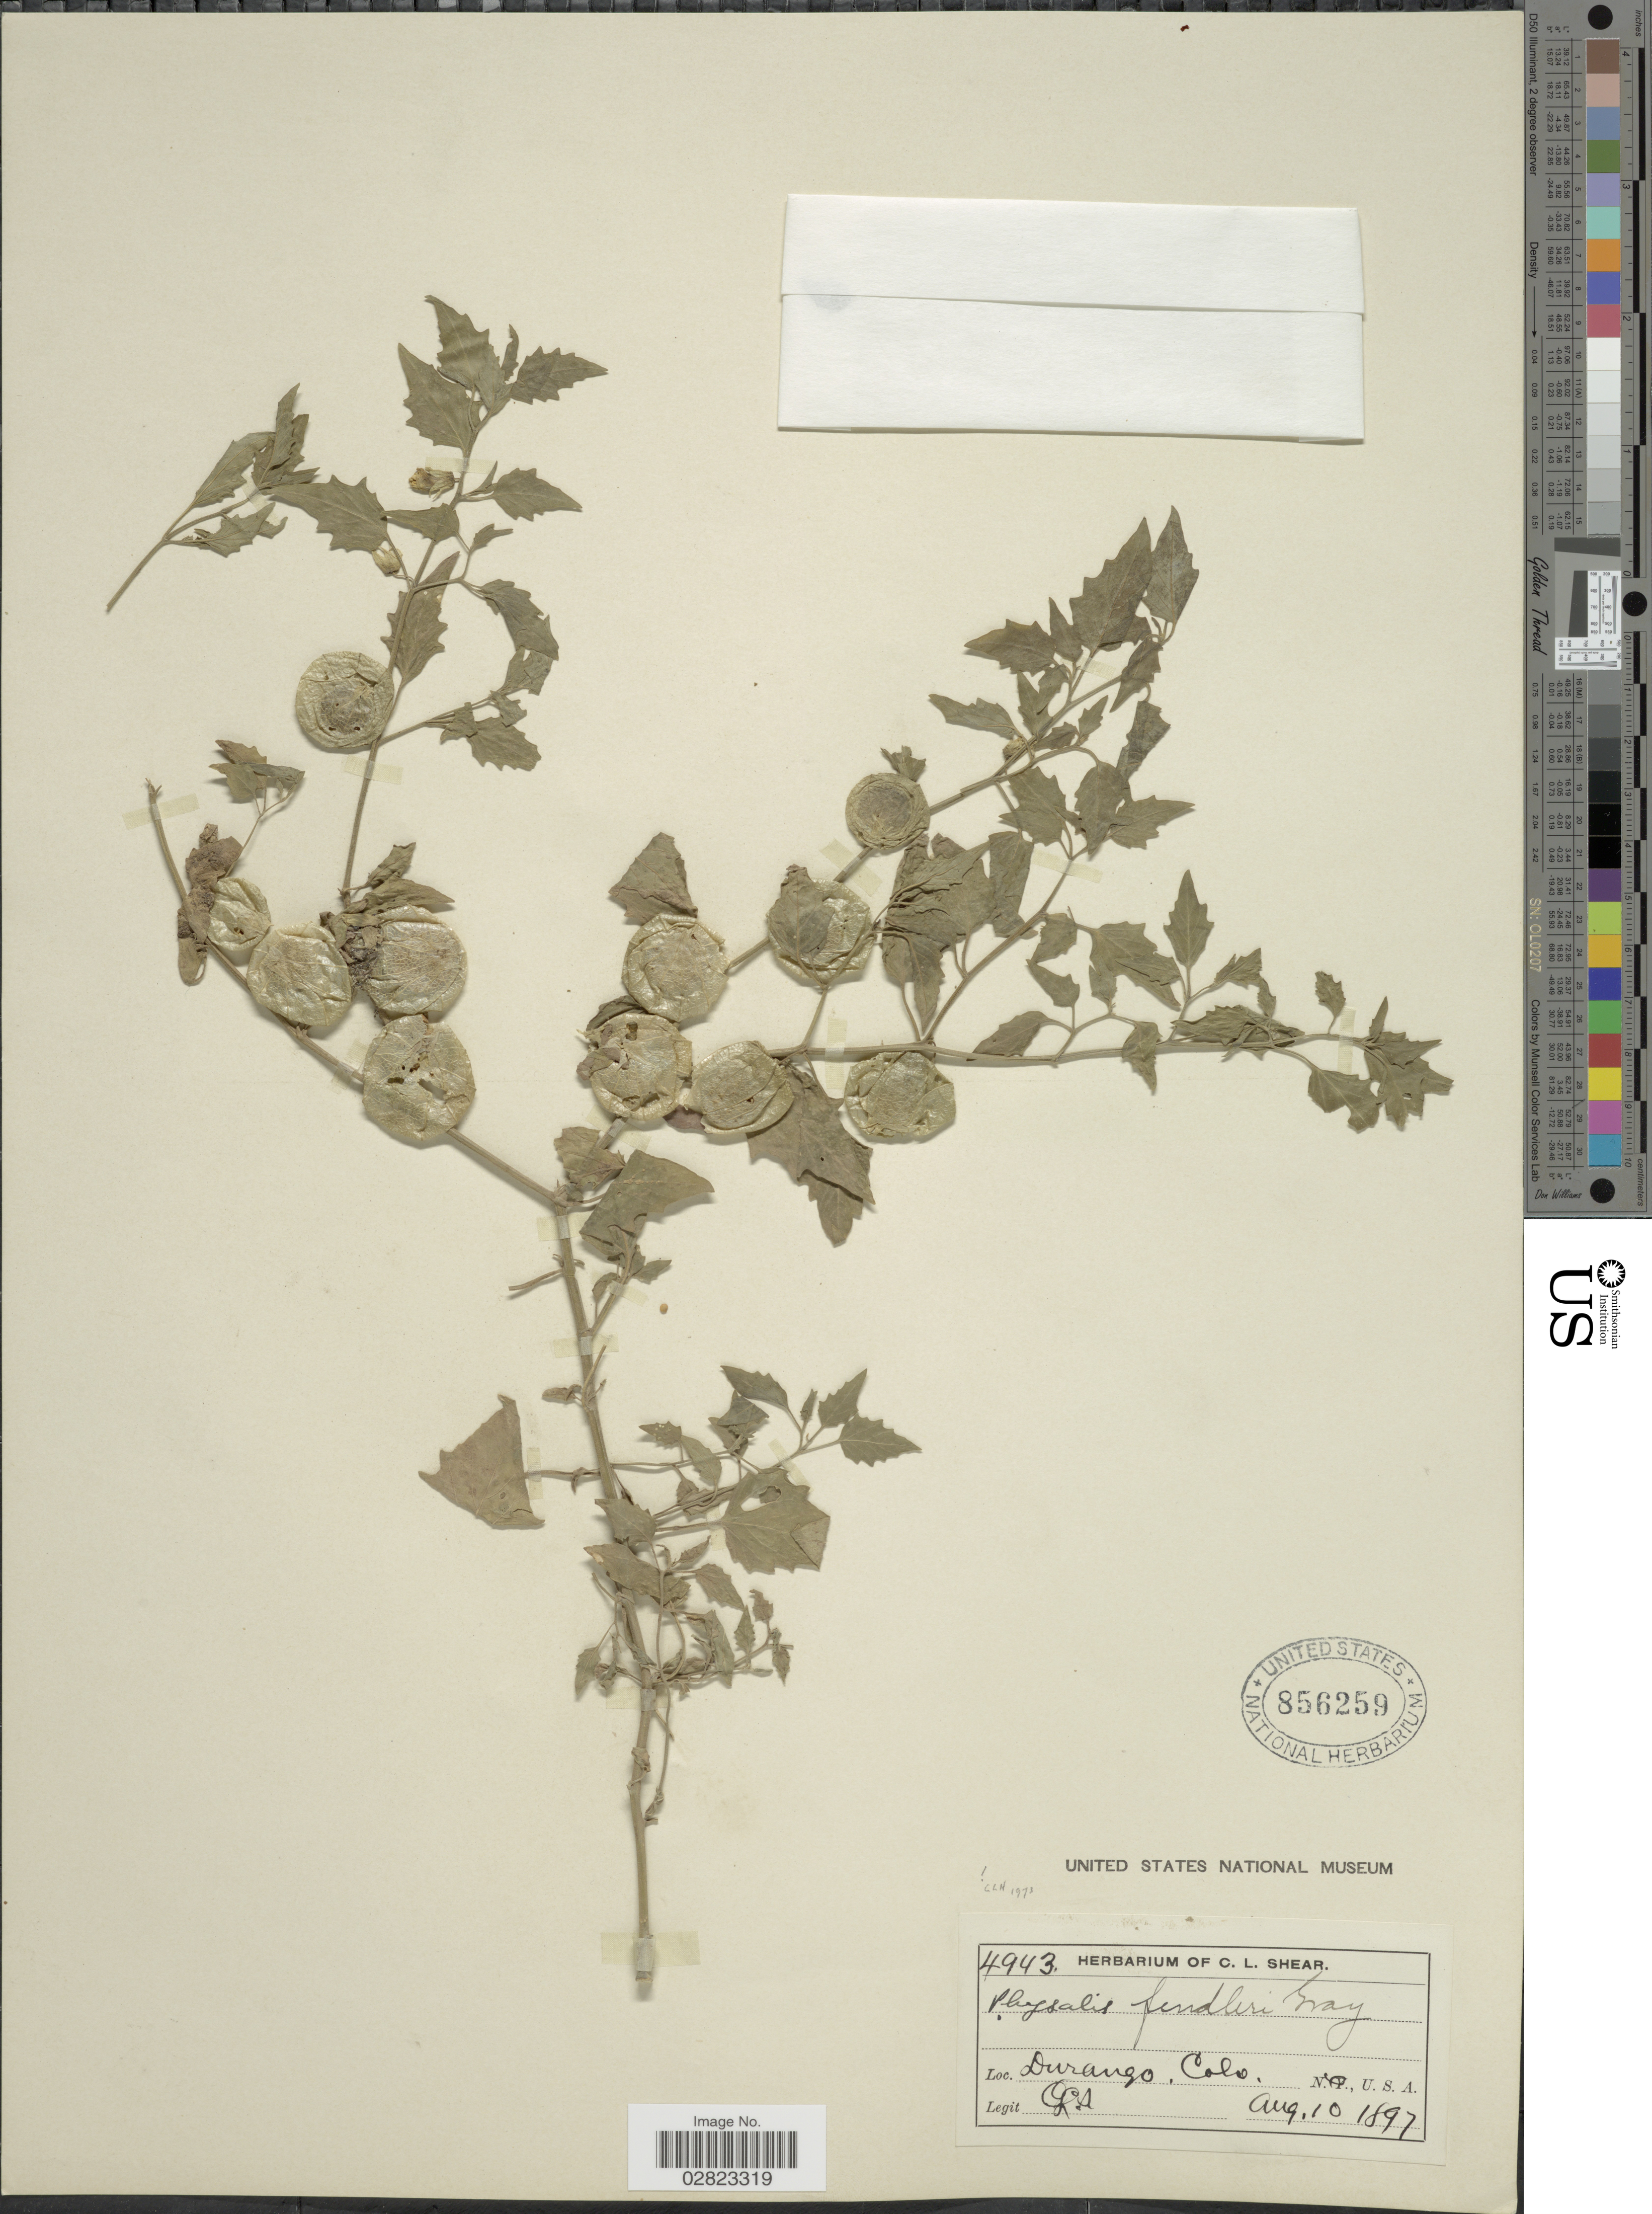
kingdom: Plantae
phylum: Tracheophyta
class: Magnoliopsida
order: Solanales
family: Solanaceae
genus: Physalis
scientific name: Physalis fendleri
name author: A. Gray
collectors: C. L. Shear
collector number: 4943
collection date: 1897-08-10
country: United States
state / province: Colorado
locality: Durango.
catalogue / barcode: US 856259